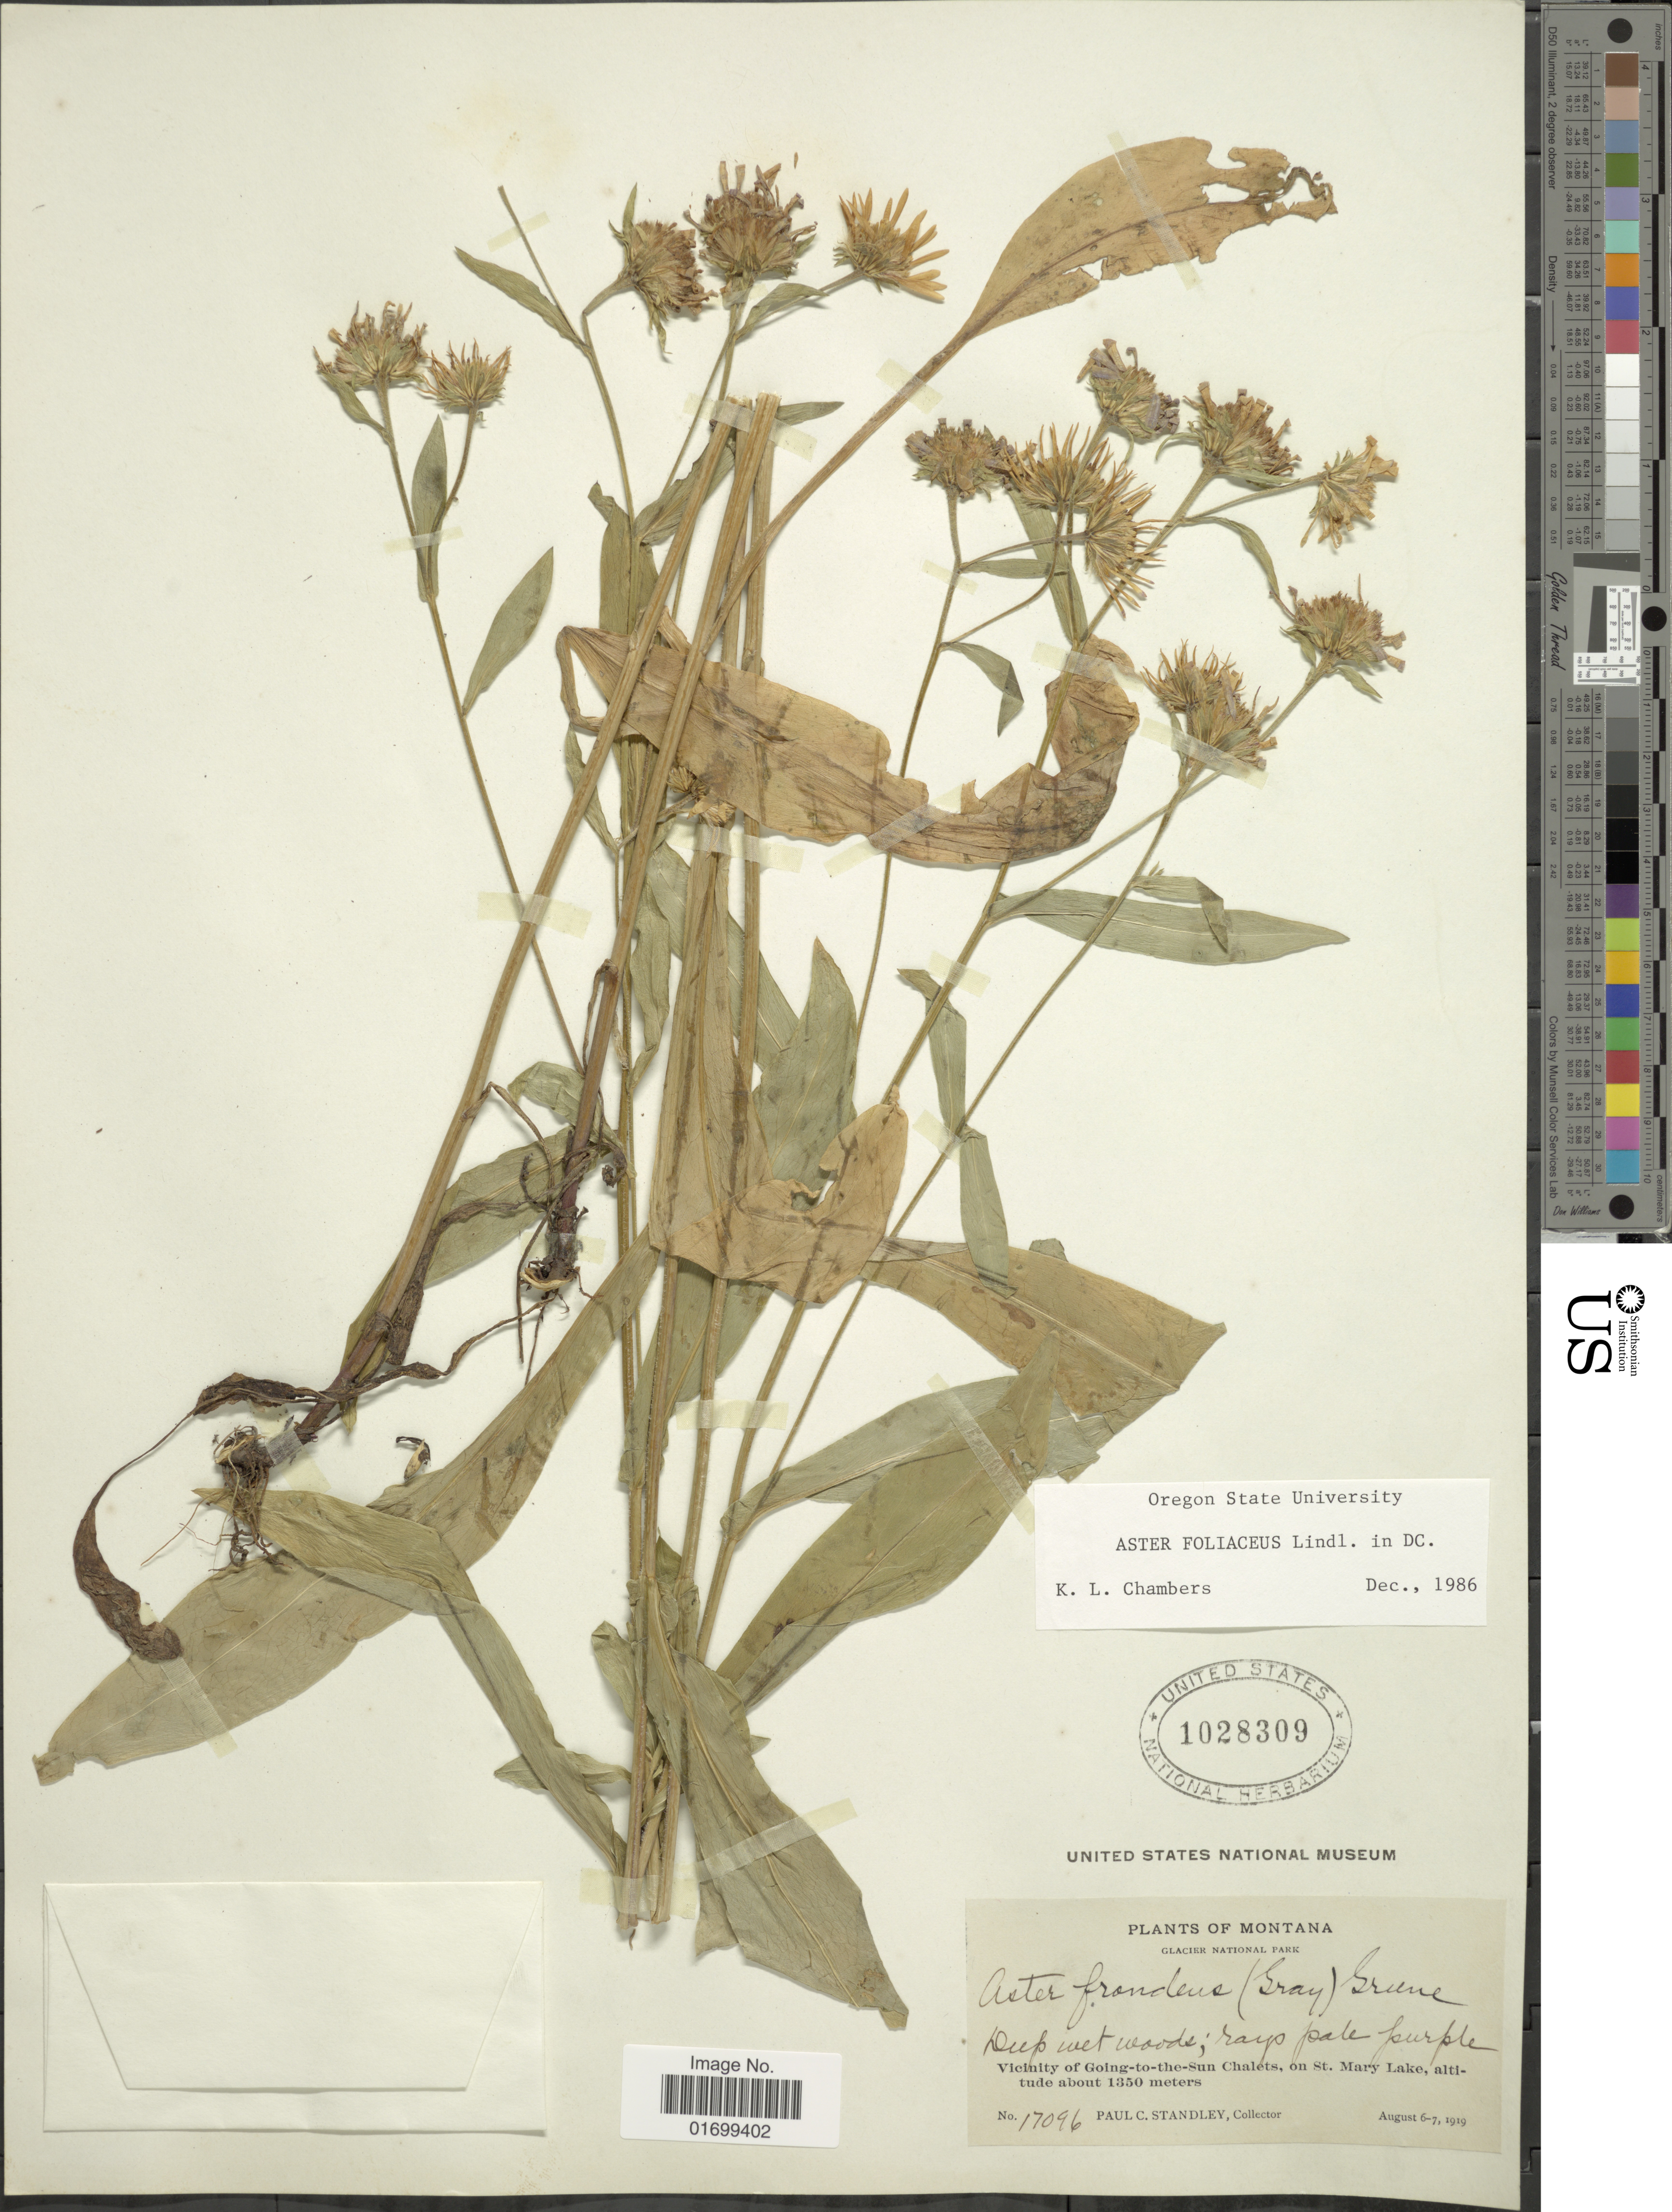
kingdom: Plantae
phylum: Tracheophyta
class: Magnoliopsida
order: Asterales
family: Asteraceae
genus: Symphyotrichum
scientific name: Symphyotrichum foliaceum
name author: (Lindl. ex DC.) G.L. Nesom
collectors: P. C. Standley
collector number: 17096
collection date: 1919-08-06/1919-08-07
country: United States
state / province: Montana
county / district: Glacier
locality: Glacier National Park, deep wet woods, vicinity of Going-to-the-Sun Chalets, on St. Mary Lake.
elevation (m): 1350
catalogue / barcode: US 1028309